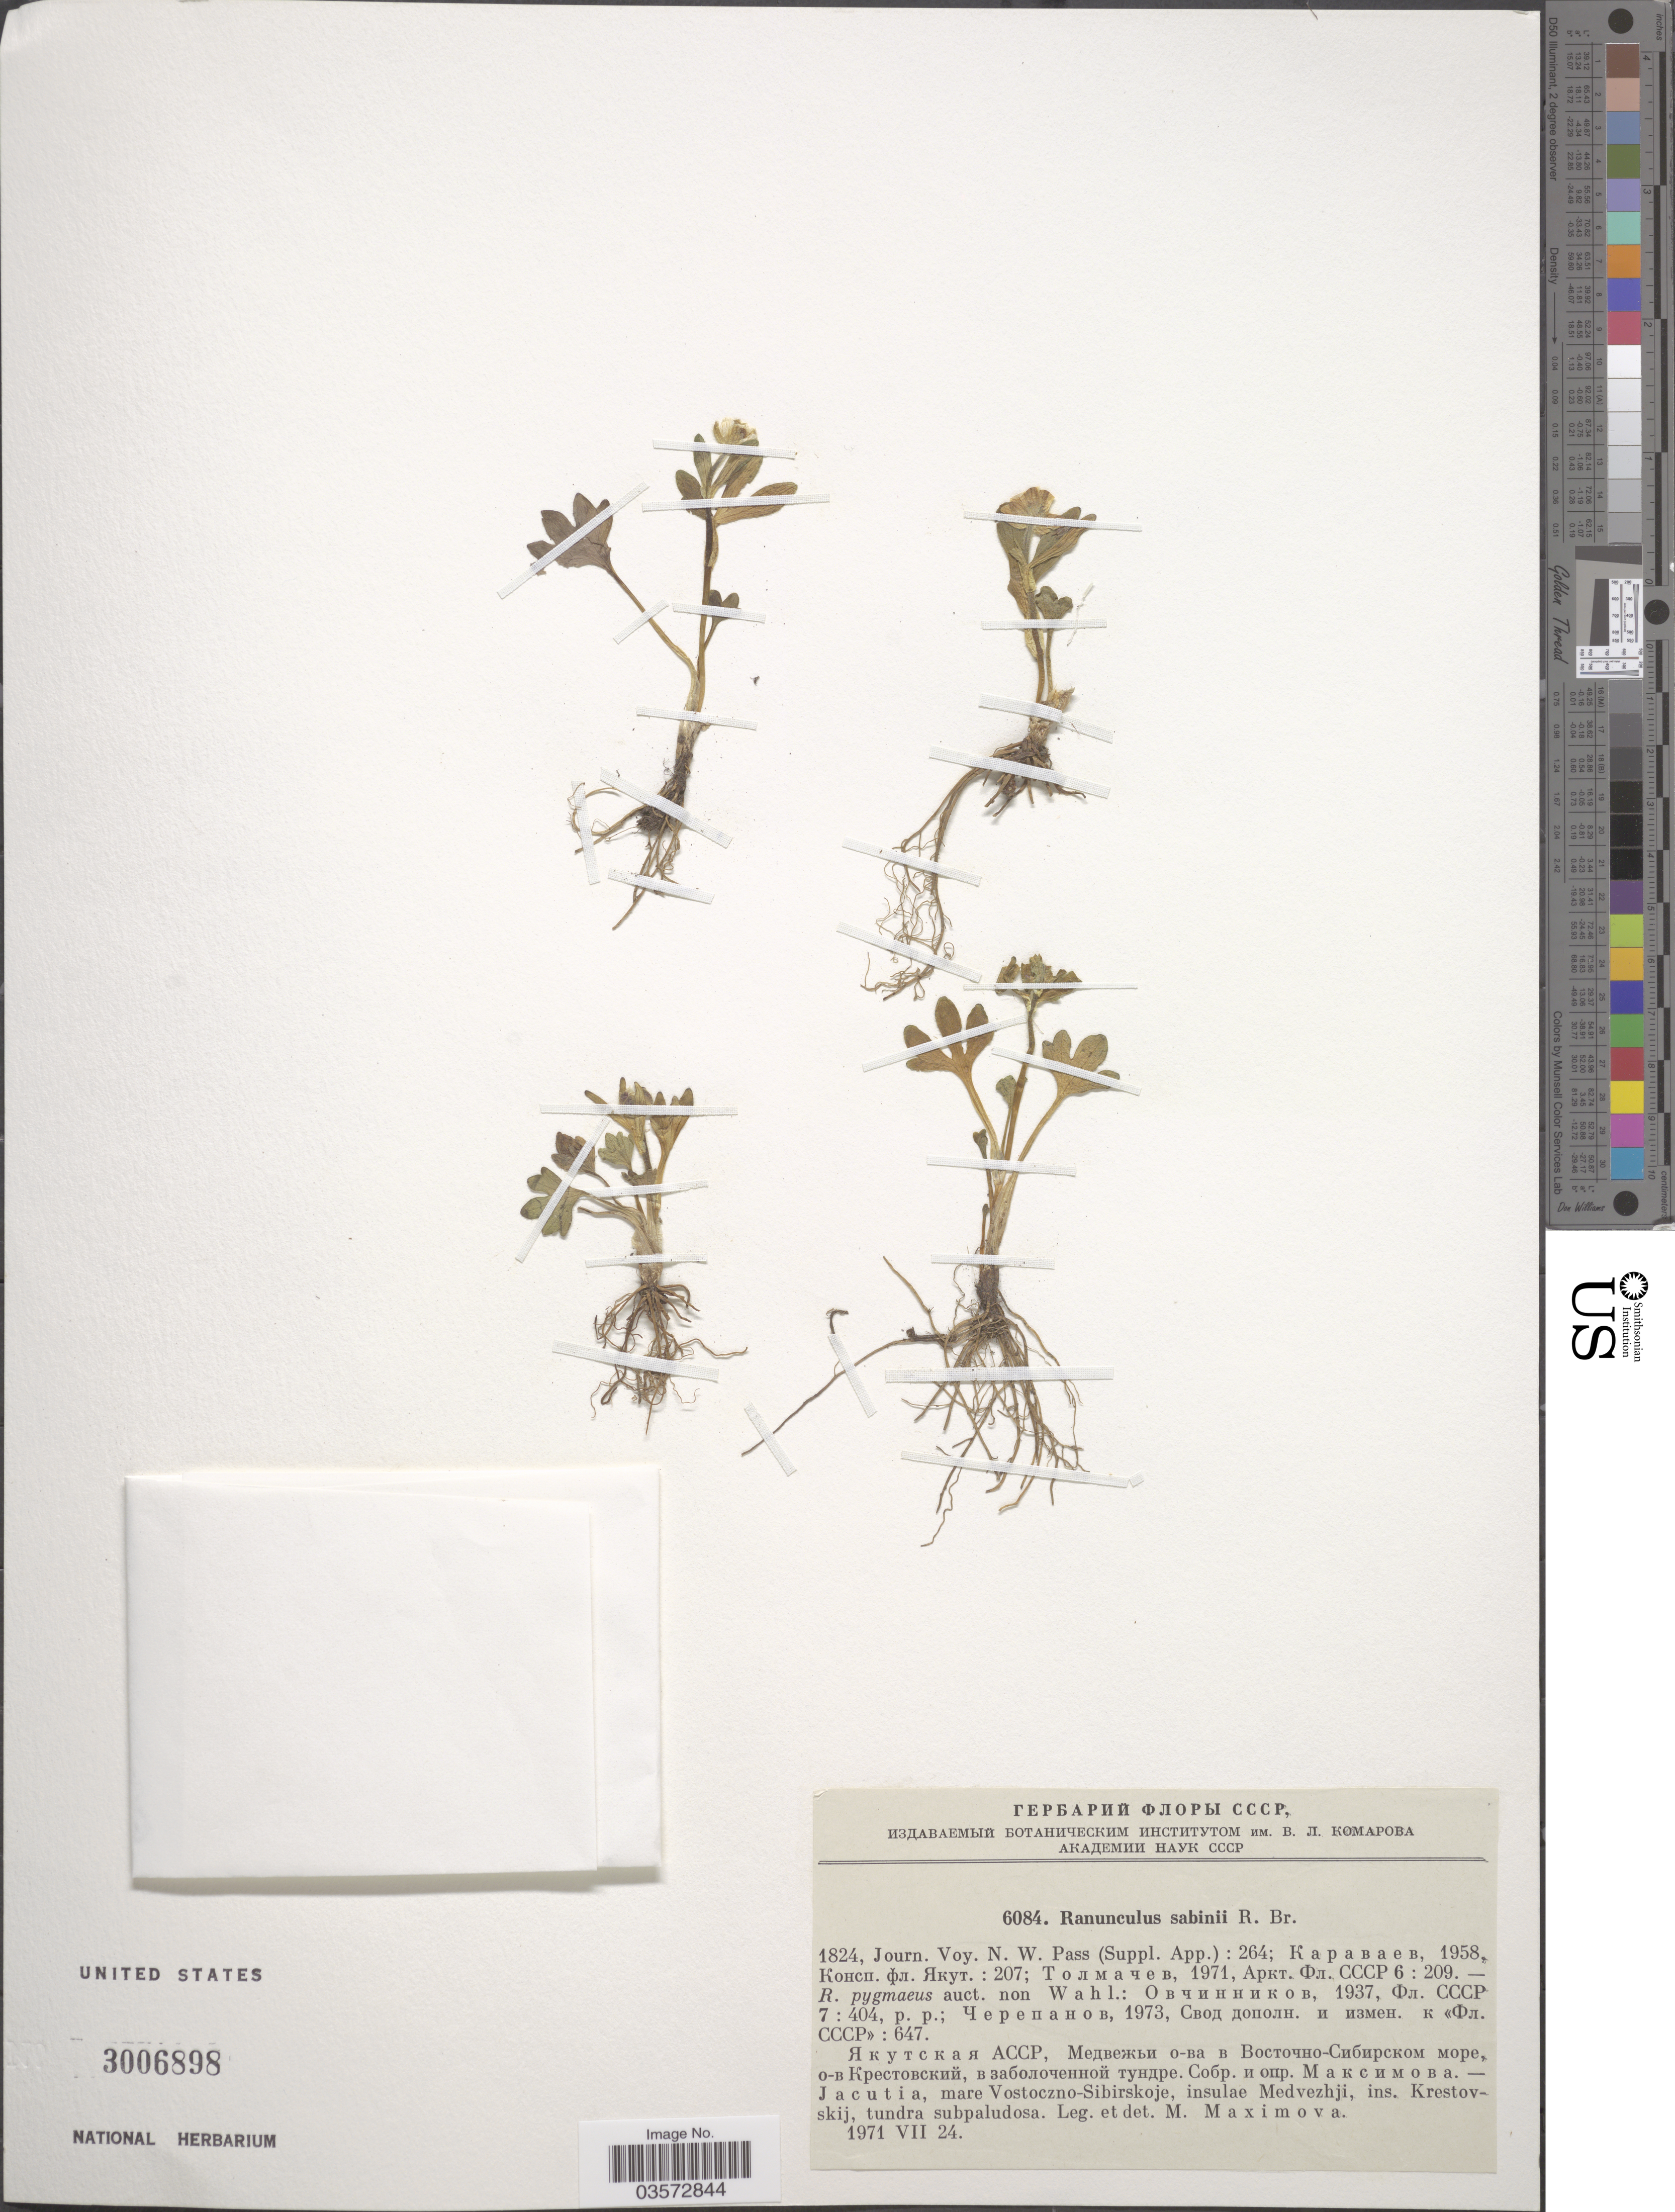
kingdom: Plantae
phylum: Tracheophyta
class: Magnoliopsida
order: Ranunculales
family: Ranunculaceae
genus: Ranunculus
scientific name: Ranunculus sabinei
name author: R. Br.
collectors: M. Maximova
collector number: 6084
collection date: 1971-07-24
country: Russian Federation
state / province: Sakha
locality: Jacutia, mare Vostoczno-Sibirskoje, insulae Medvezhji, ins. Krestovskij.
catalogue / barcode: US 3006898